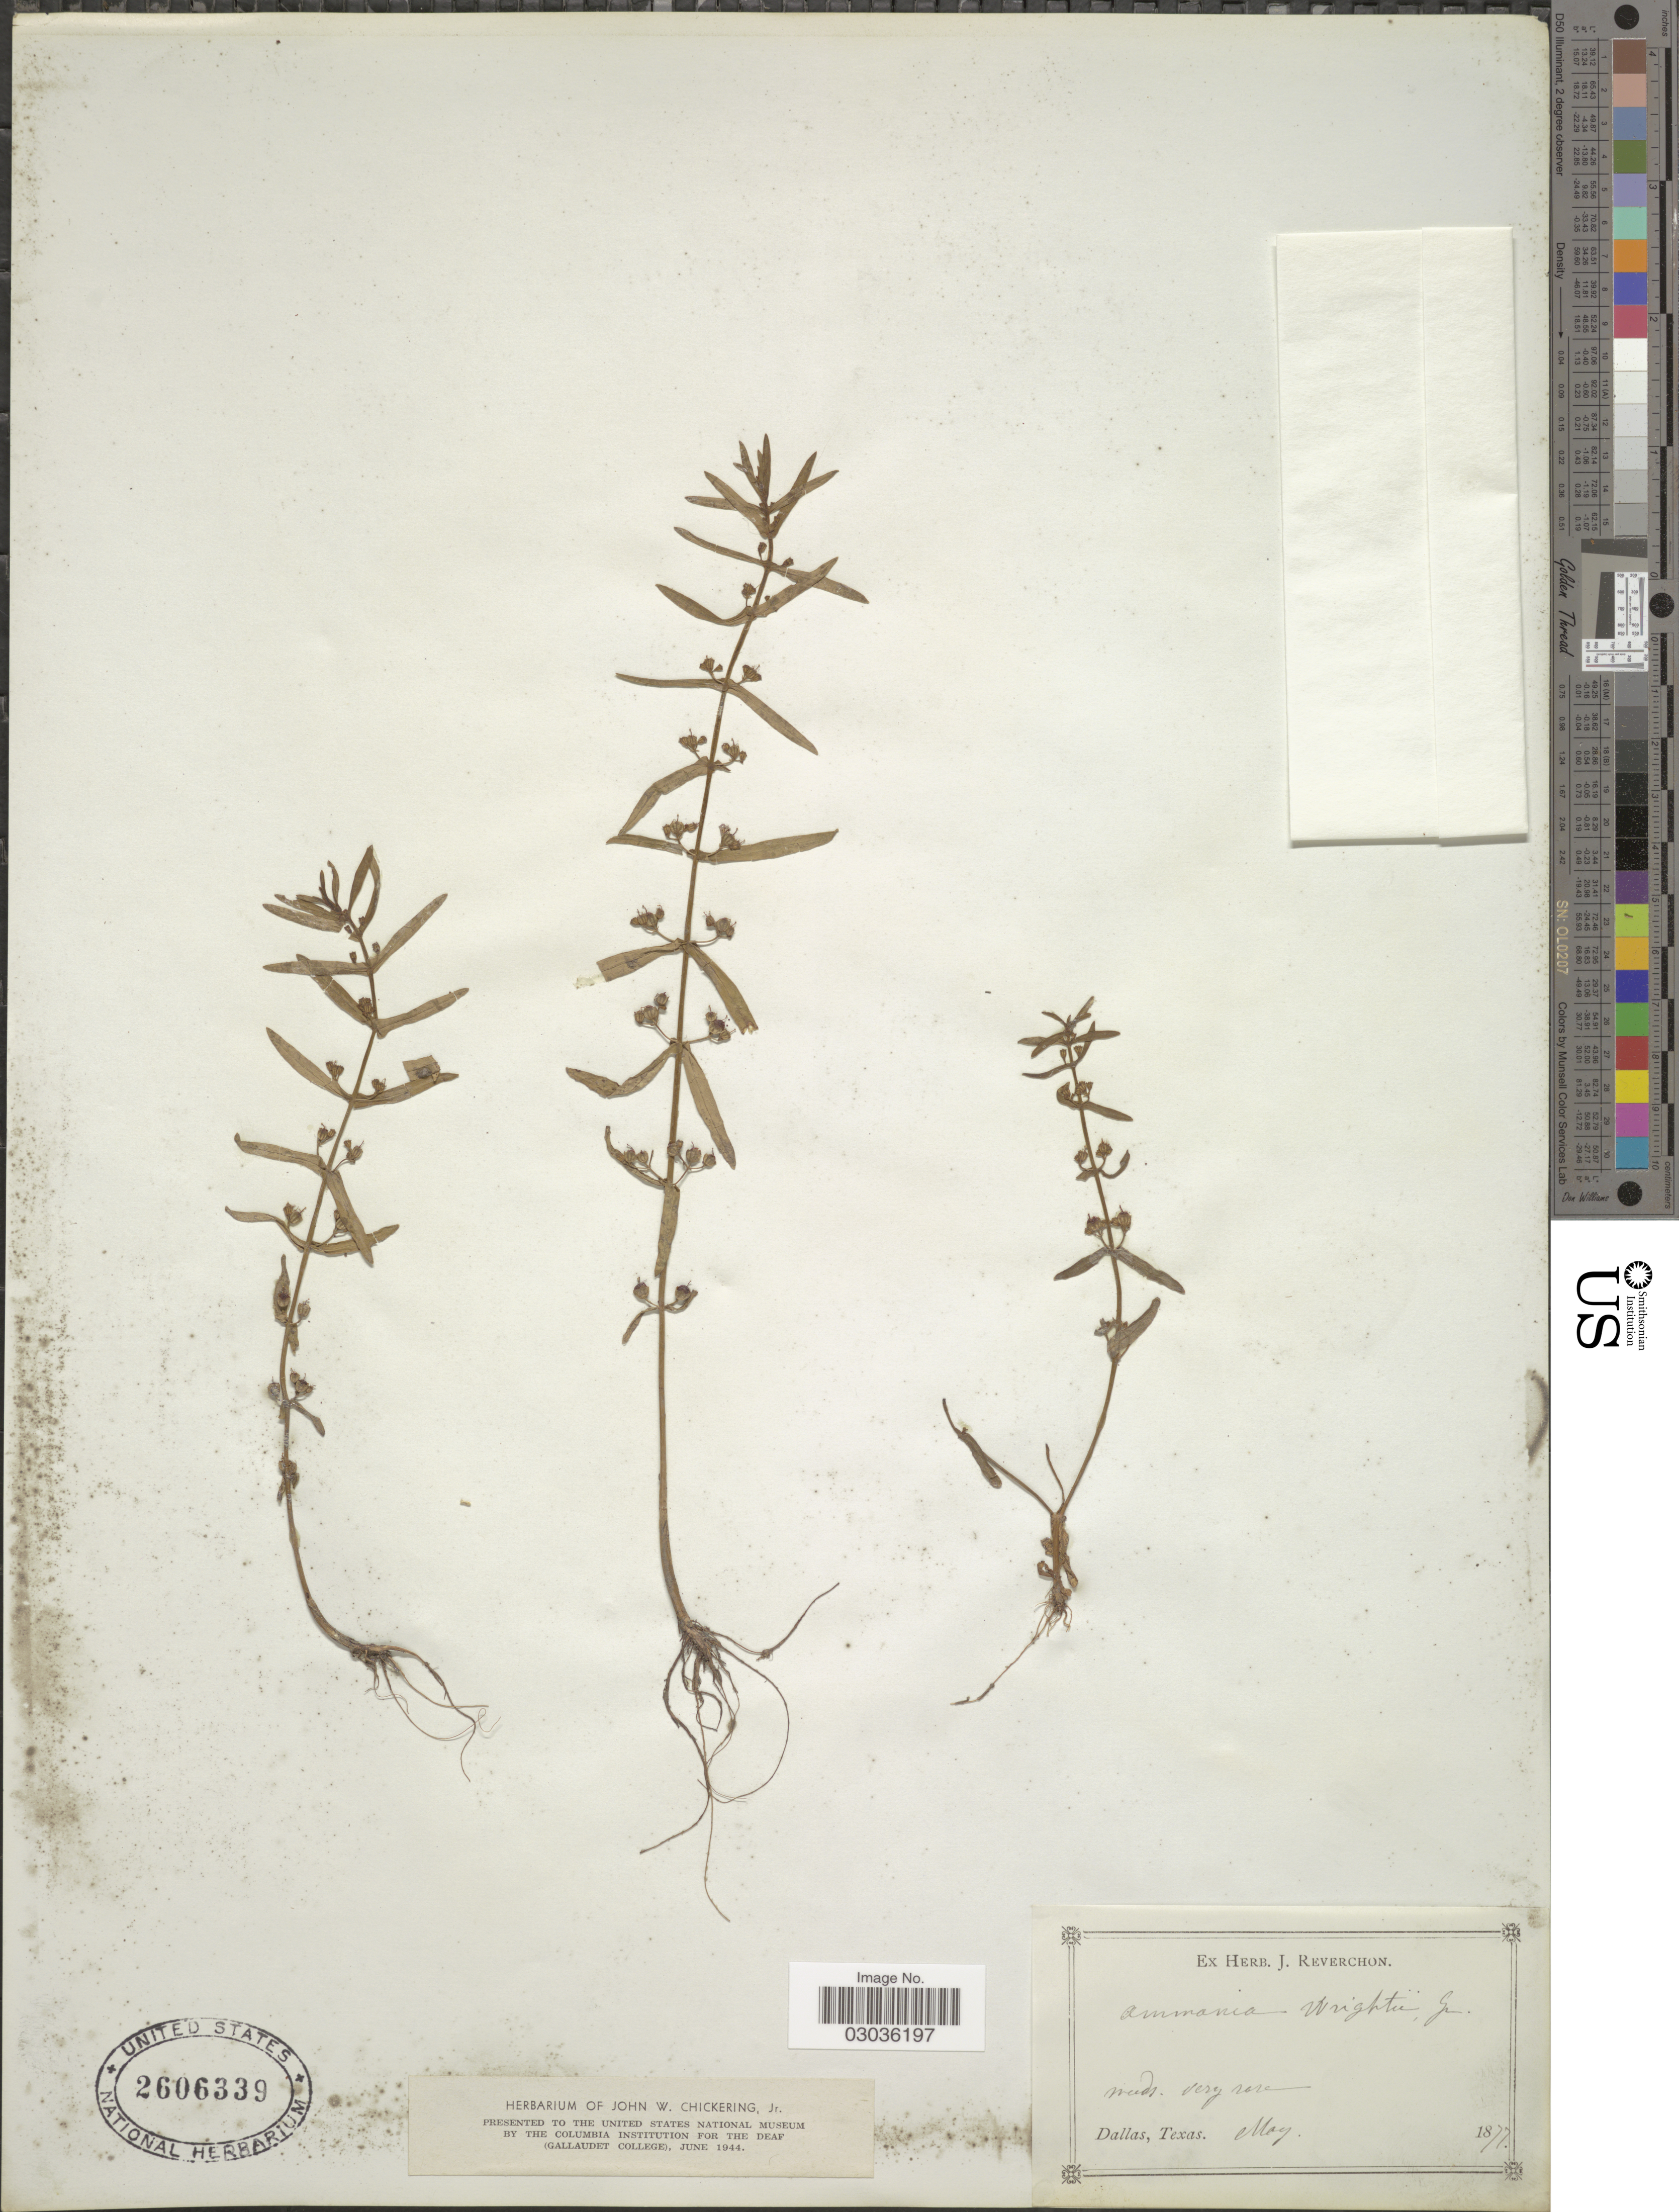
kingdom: Plantae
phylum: Tracheophyta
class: Magnoliopsida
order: Myrtales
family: Lythraceae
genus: Ammannia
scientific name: Ammannia auriculata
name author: Willd.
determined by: Strong, Mark T., (BOT), Smithsonian Institution - National Museum of Natural History (UNITED STATES)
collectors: ex herb. J. Reverchon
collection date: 1877-05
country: United States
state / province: Texas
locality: Dallas.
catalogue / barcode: US 2606339